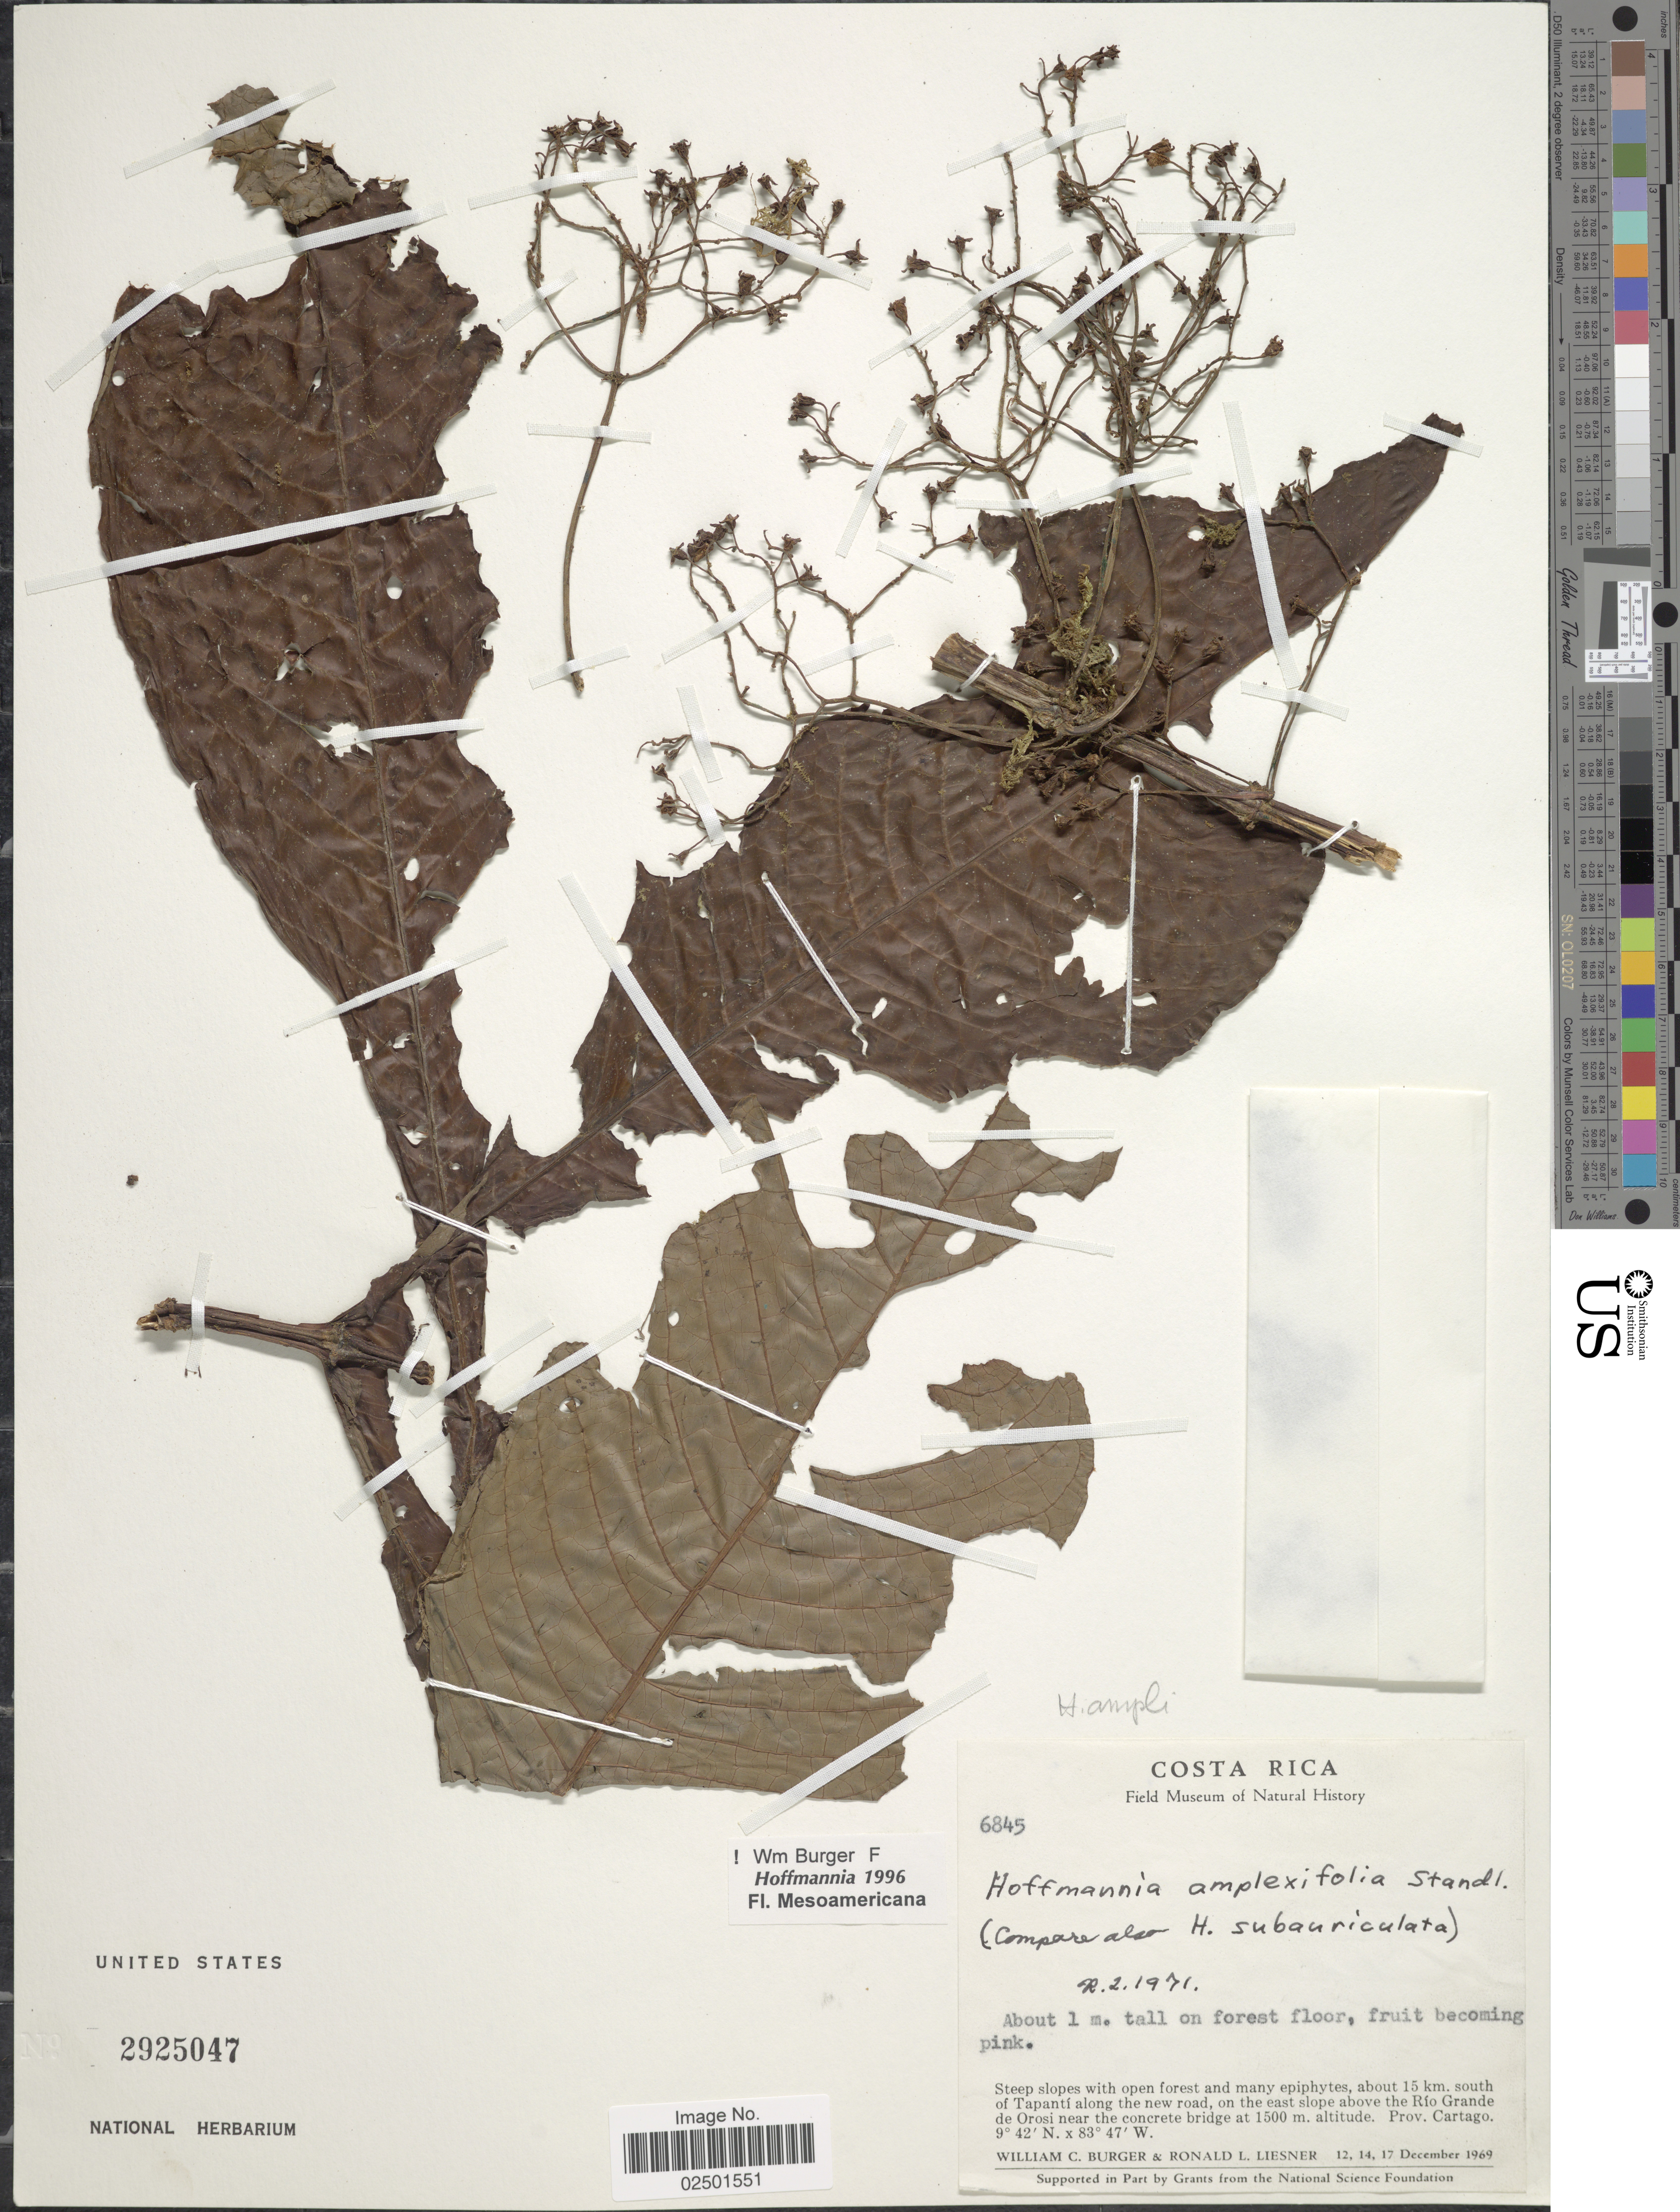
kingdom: Plantae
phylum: Tracheophyta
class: Magnoliopsida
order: Gentianales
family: Rubiaceae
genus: Hoffmannia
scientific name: Hoffmannia amplexifolia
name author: Standl.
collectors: W. Burger & R. L. Liesner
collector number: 6845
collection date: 1969-12-12/1969-12-17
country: Costa Rica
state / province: Cartago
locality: About 15 km. south of Tapanti along the new road, on the east slope above the Rio Grande de Orosi near the concrete bridge.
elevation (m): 1500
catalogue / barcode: US 2925047